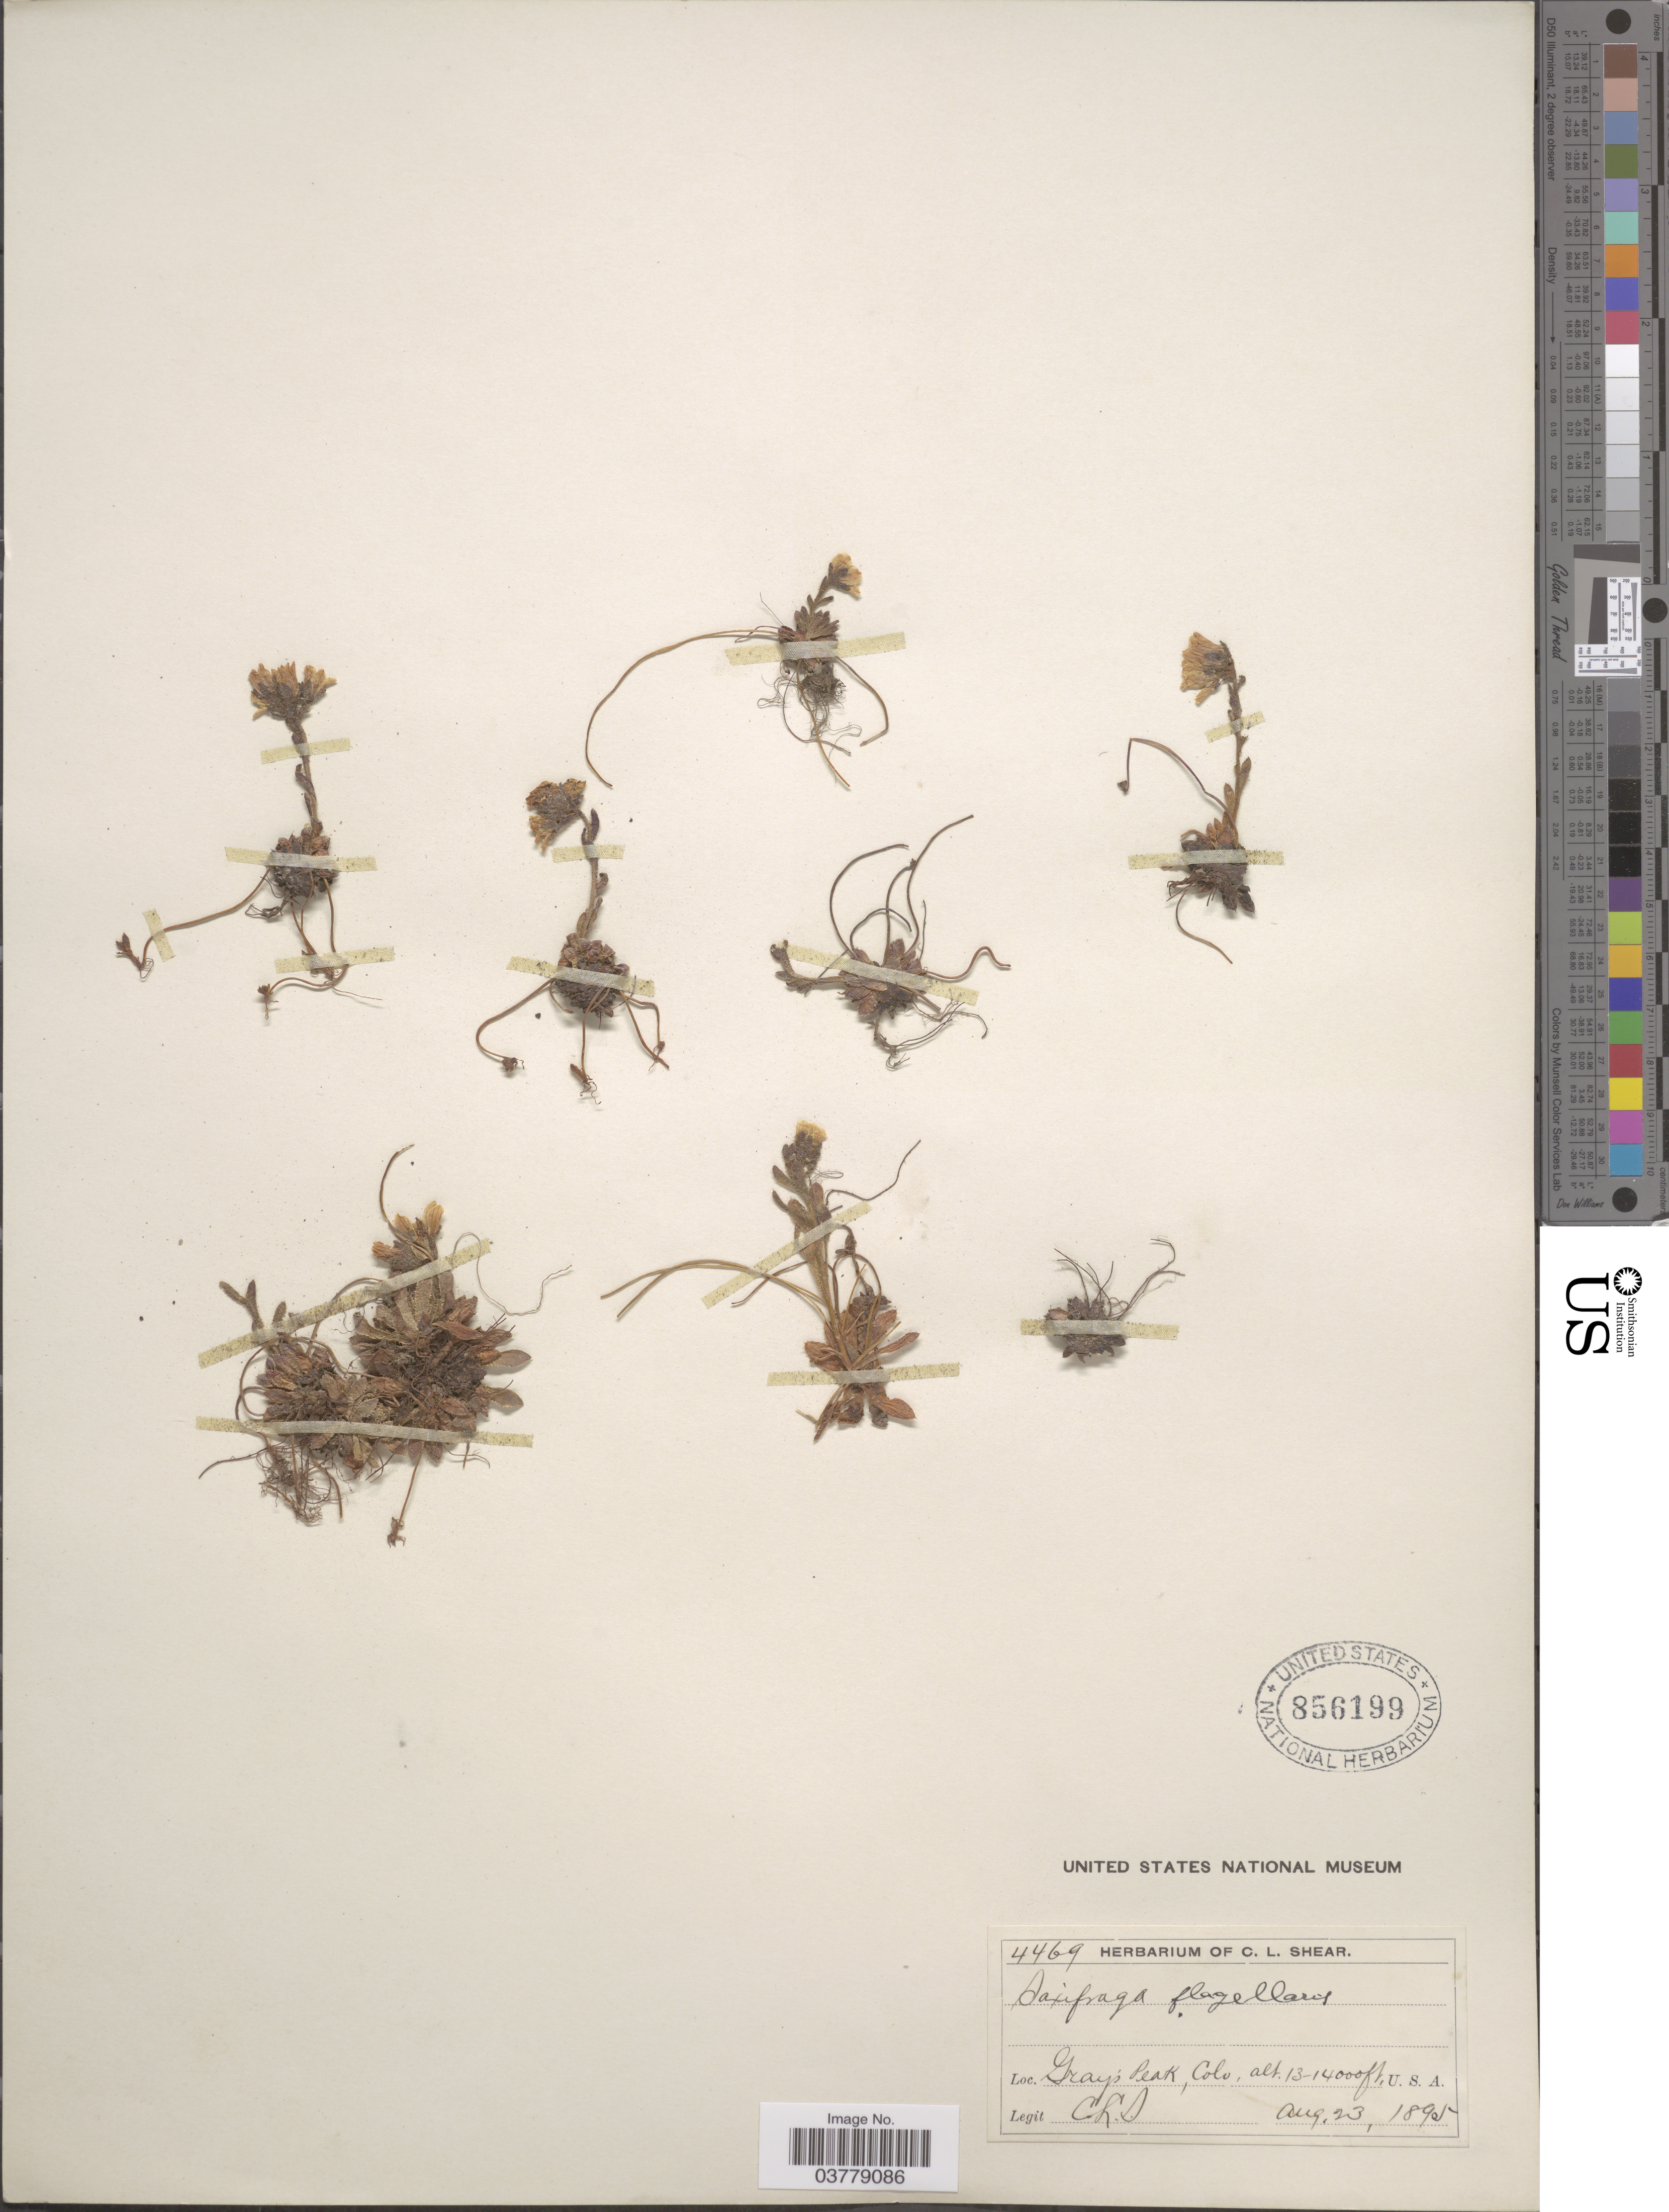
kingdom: Plantae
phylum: Tracheophyta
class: Magnoliopsida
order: Saxifragales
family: Saxifragaceae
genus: Saxifraga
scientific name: Saxifraga flagellaris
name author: Willd. ex Sternb.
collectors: C. L. Shear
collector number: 4469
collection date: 1895-08-23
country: United States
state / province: Colorado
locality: Gray's Peak.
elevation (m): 3962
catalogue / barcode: US 856199